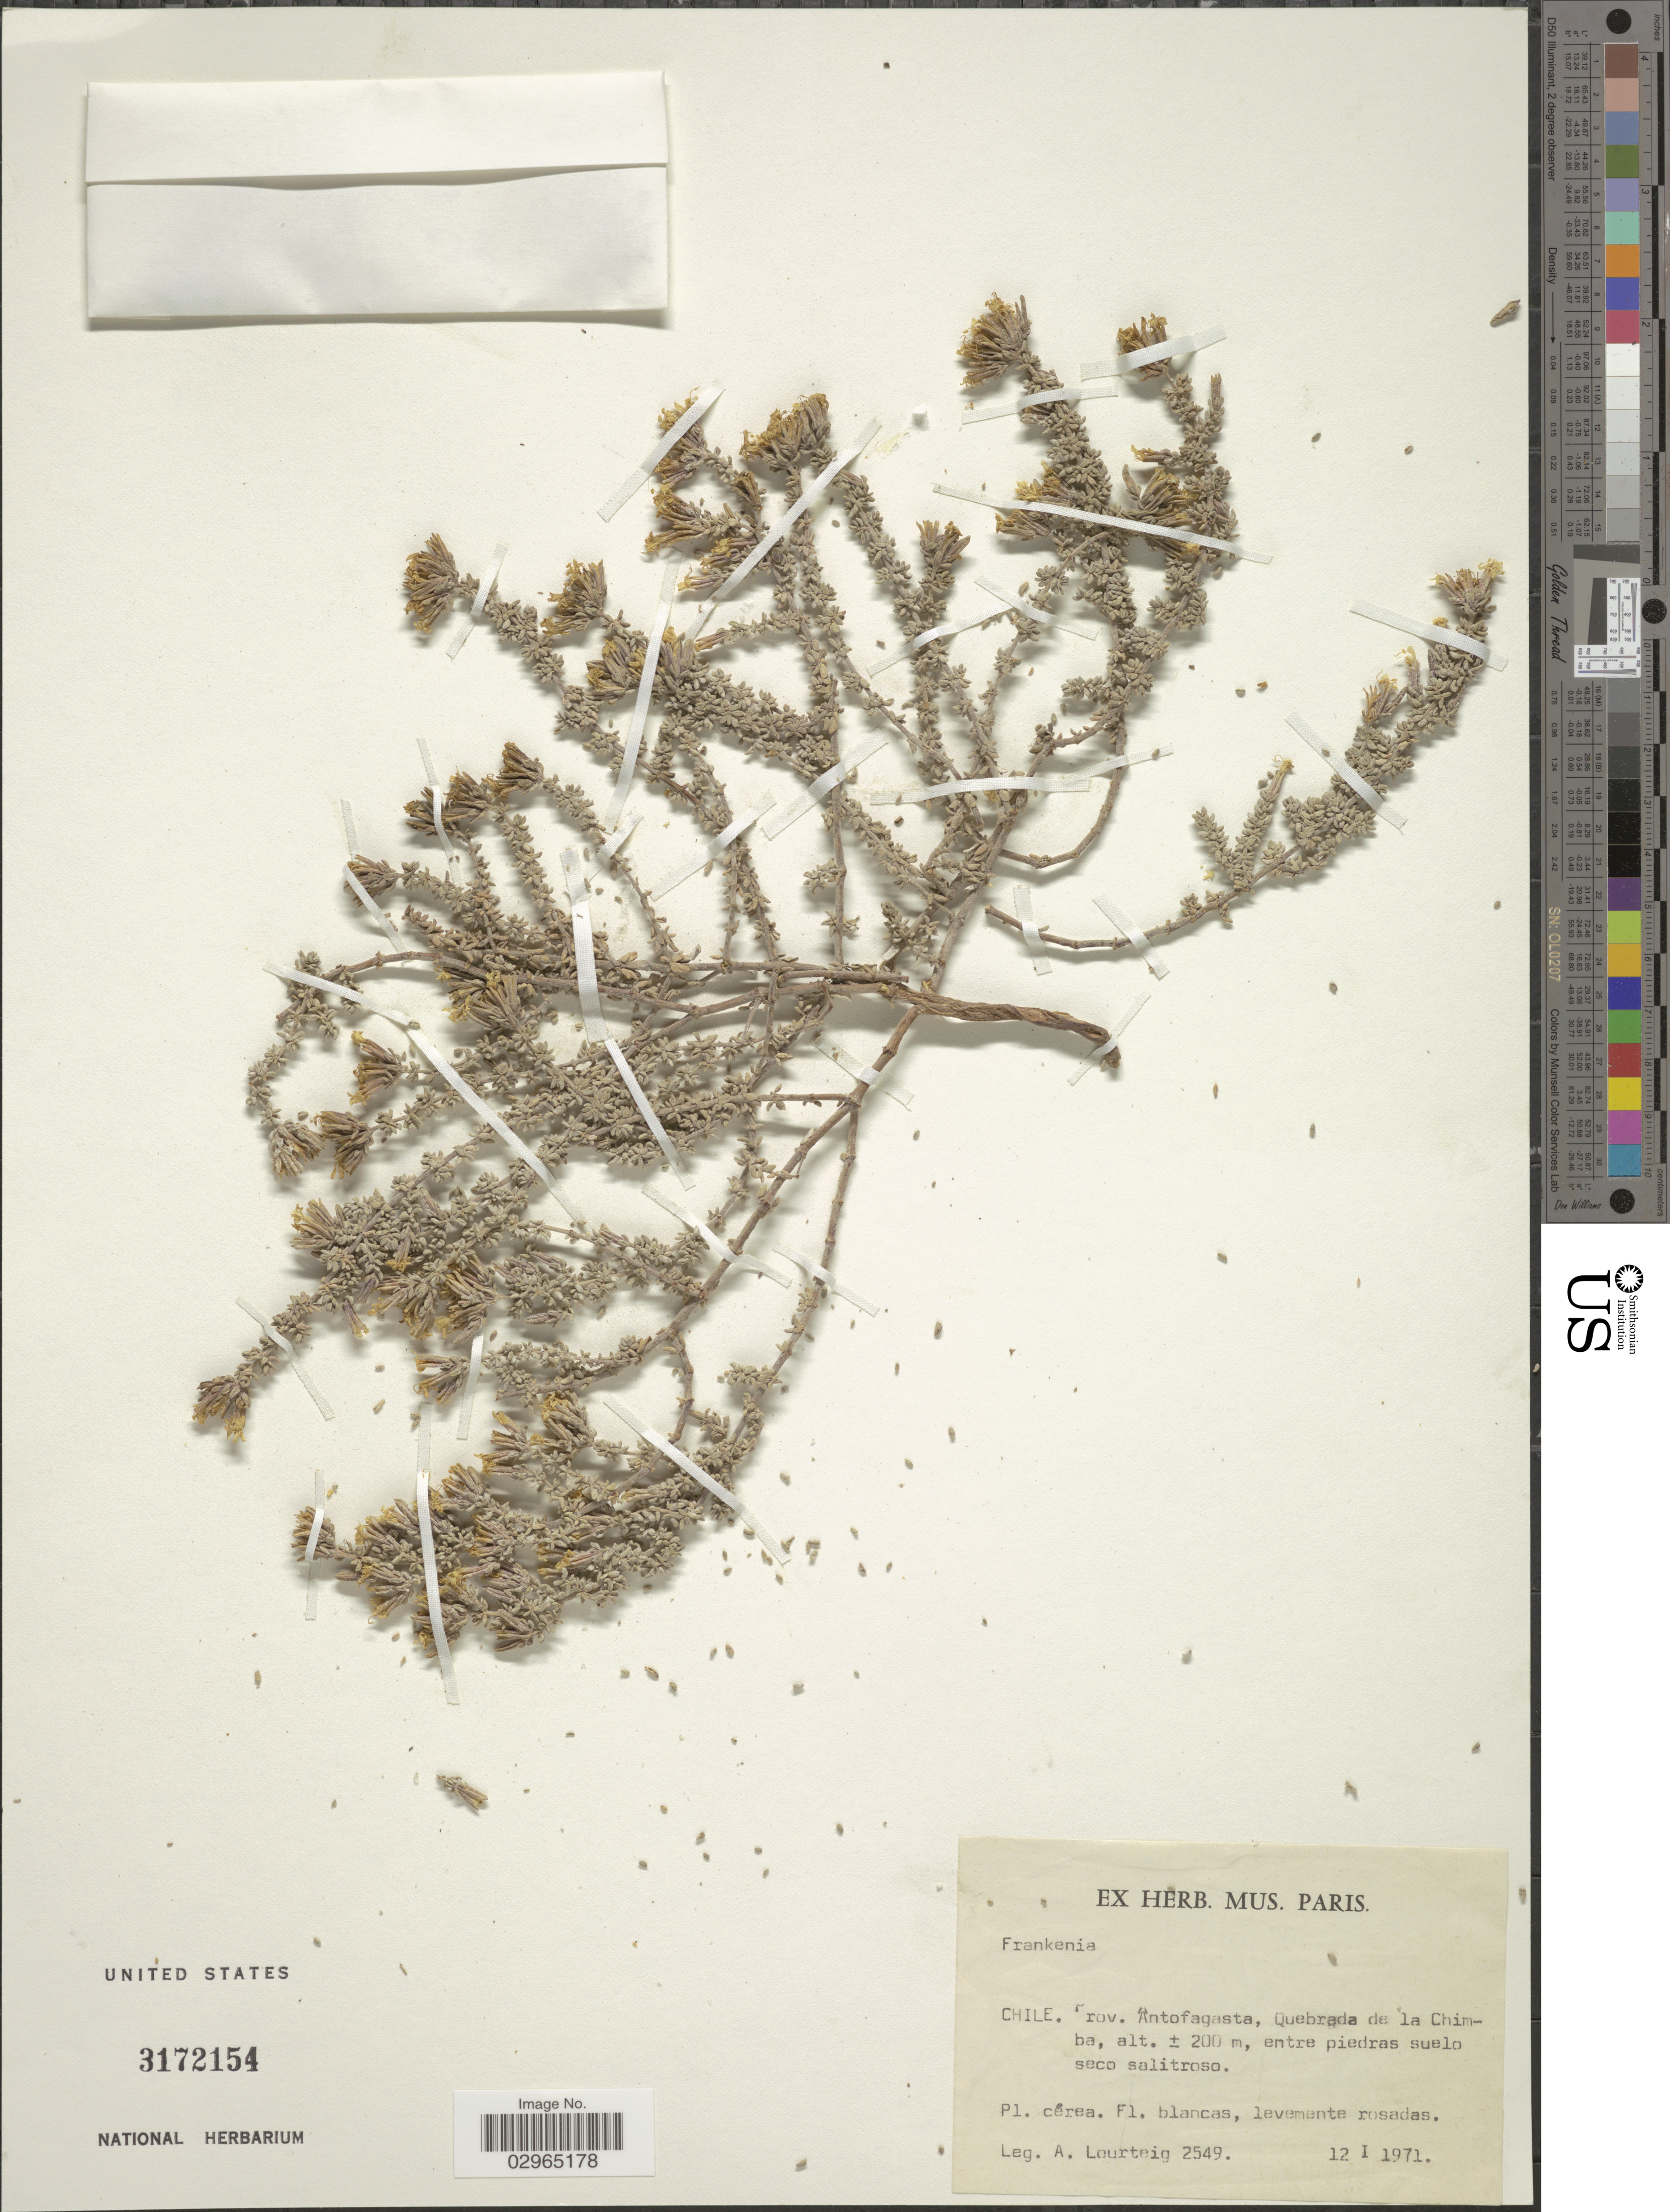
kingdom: Plantae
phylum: Tracheophyta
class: Magnoliopsida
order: Caryophyllales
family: Frankeniaceae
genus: Frankenia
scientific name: Frankenia sp.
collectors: A. Lourteig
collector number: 2549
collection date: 1971-01-12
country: Chile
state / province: Antofagasta (II)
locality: Quebrada de la Chimba, entre piedras suelo seco salitroso.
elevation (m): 200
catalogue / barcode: US 3172154